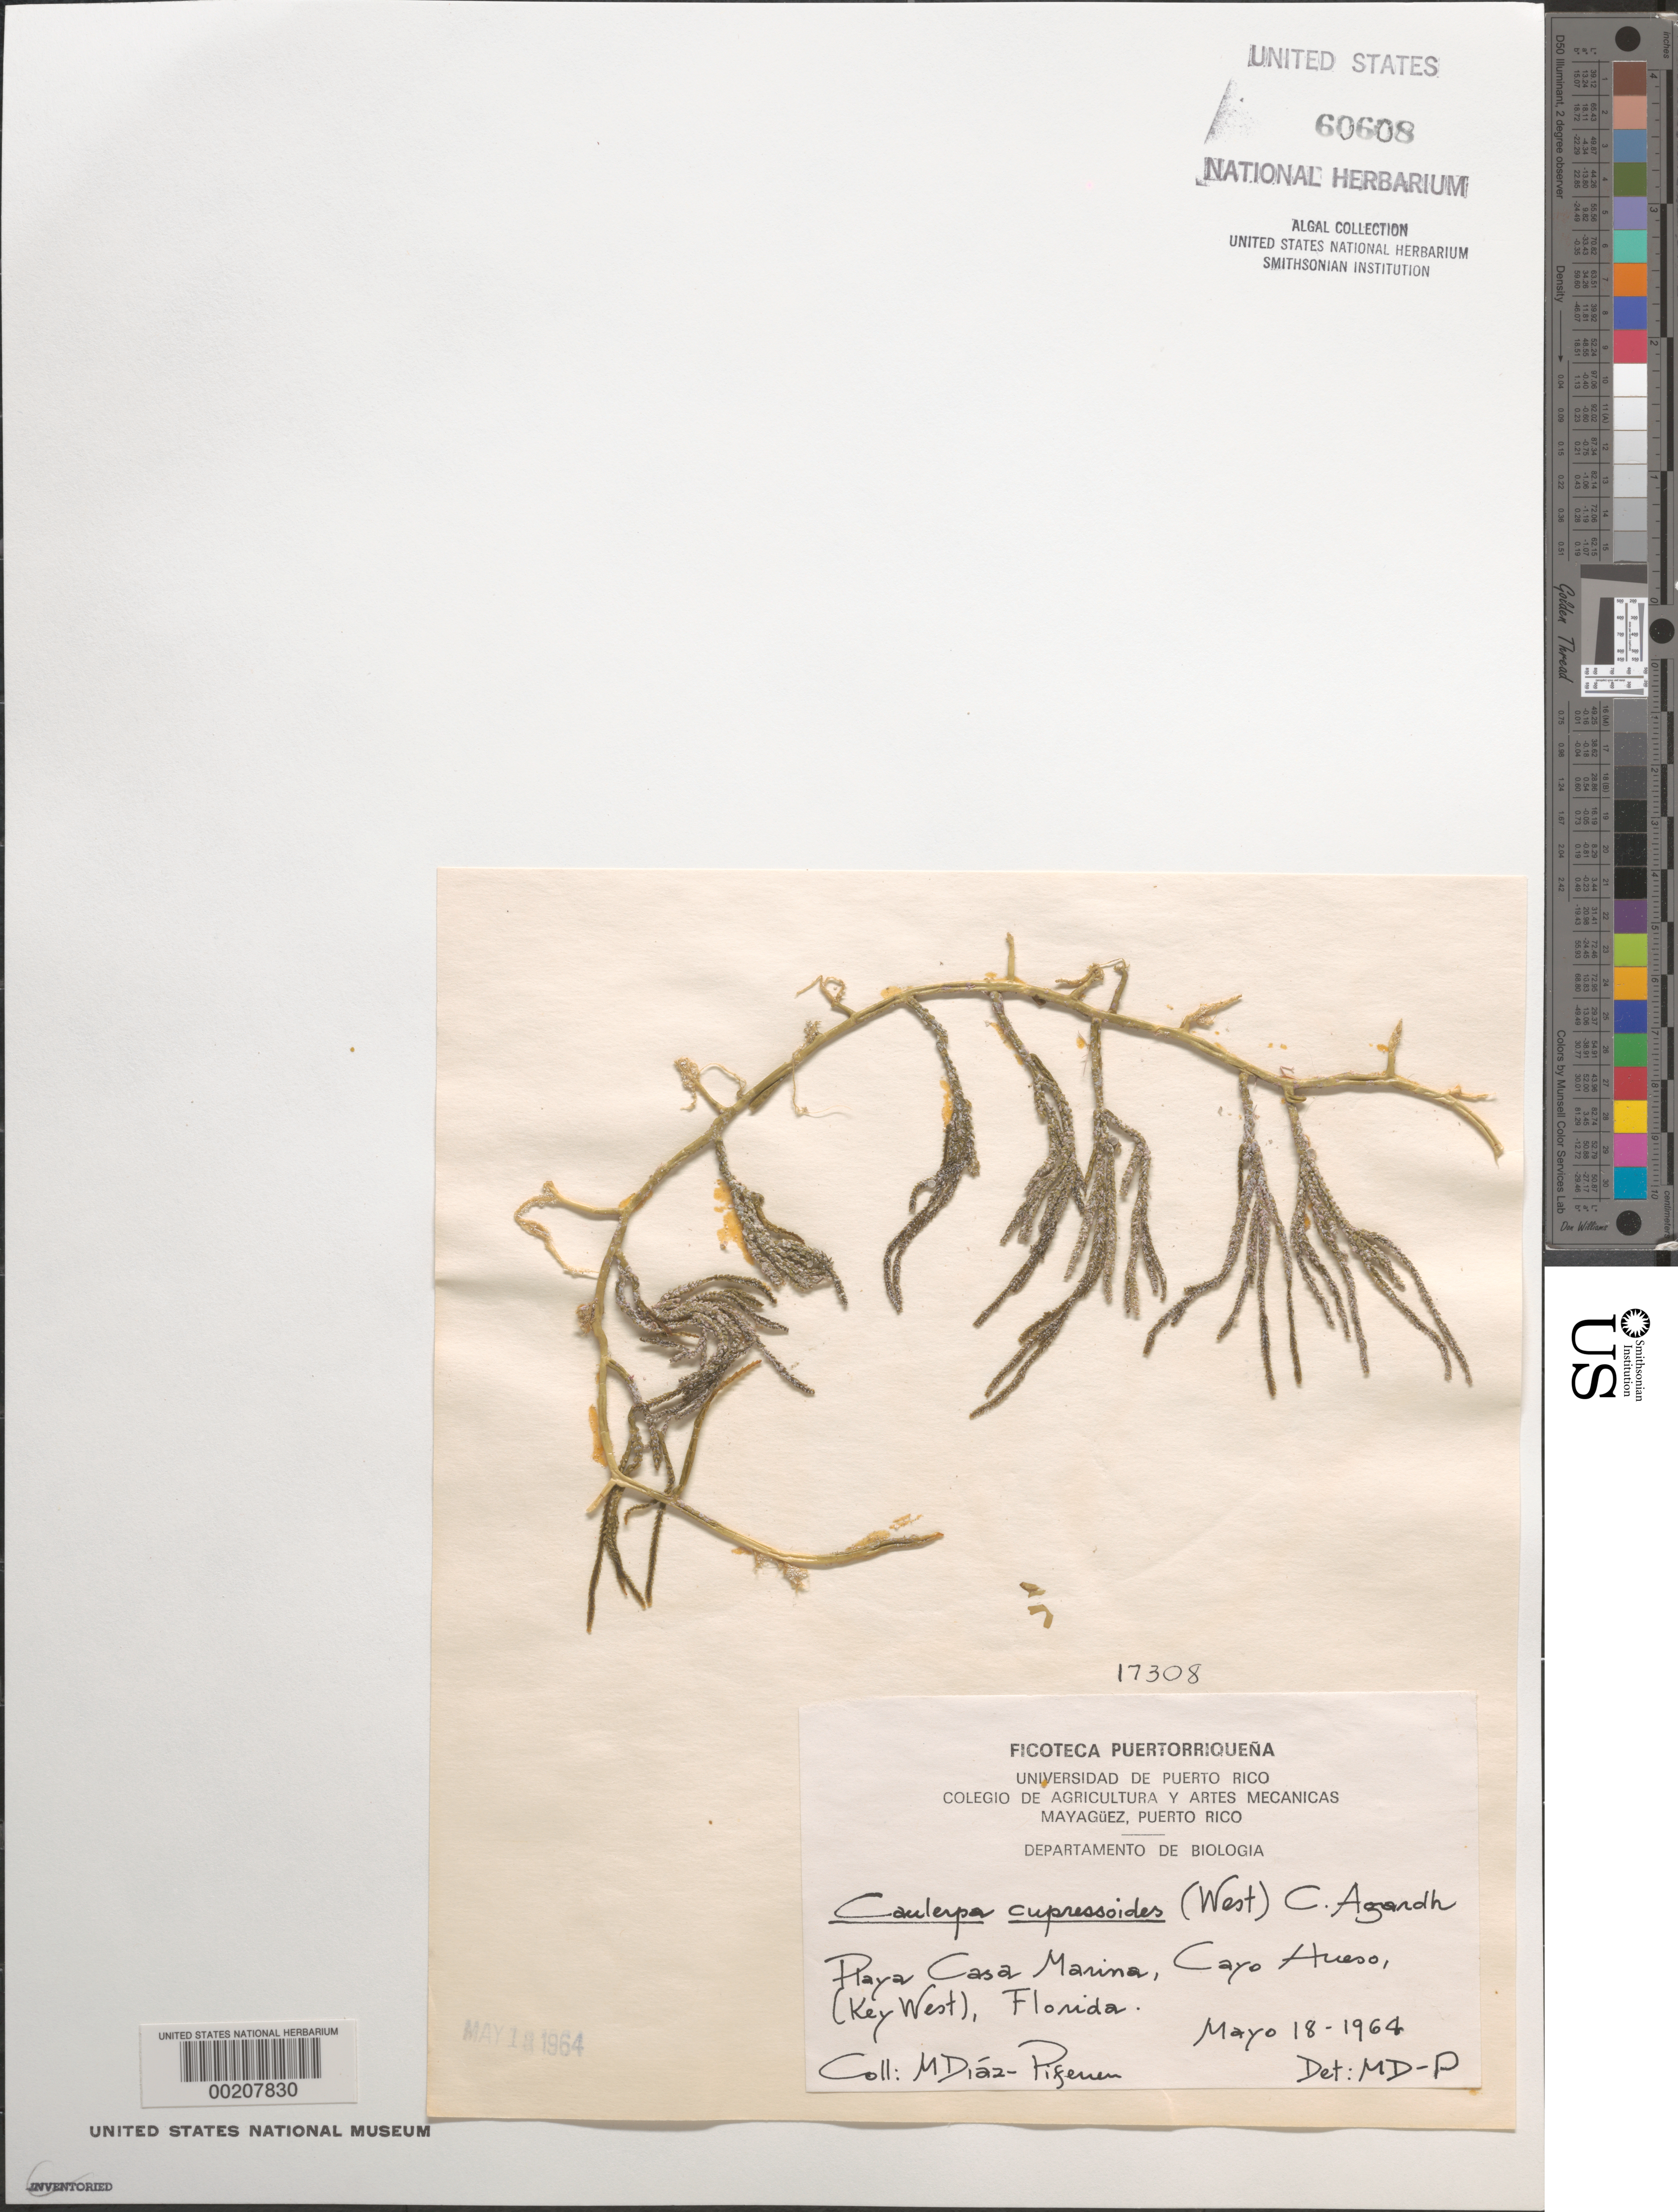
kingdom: Plantae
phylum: Chlorophyta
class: Ulvophyceae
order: Bryopsidales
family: Caulerpaceae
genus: Caulerpa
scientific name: Caulerpa cupressoides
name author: (Vahl) C. Agardh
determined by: Diaz-Piferrer, M.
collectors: M. Diaz-Piferrer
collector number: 17308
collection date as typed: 18 May 1964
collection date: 1964-05-18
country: United States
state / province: Florida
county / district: Monroe County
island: Key West (Cayo Hueso)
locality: Playa Casa Marina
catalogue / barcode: US 60608